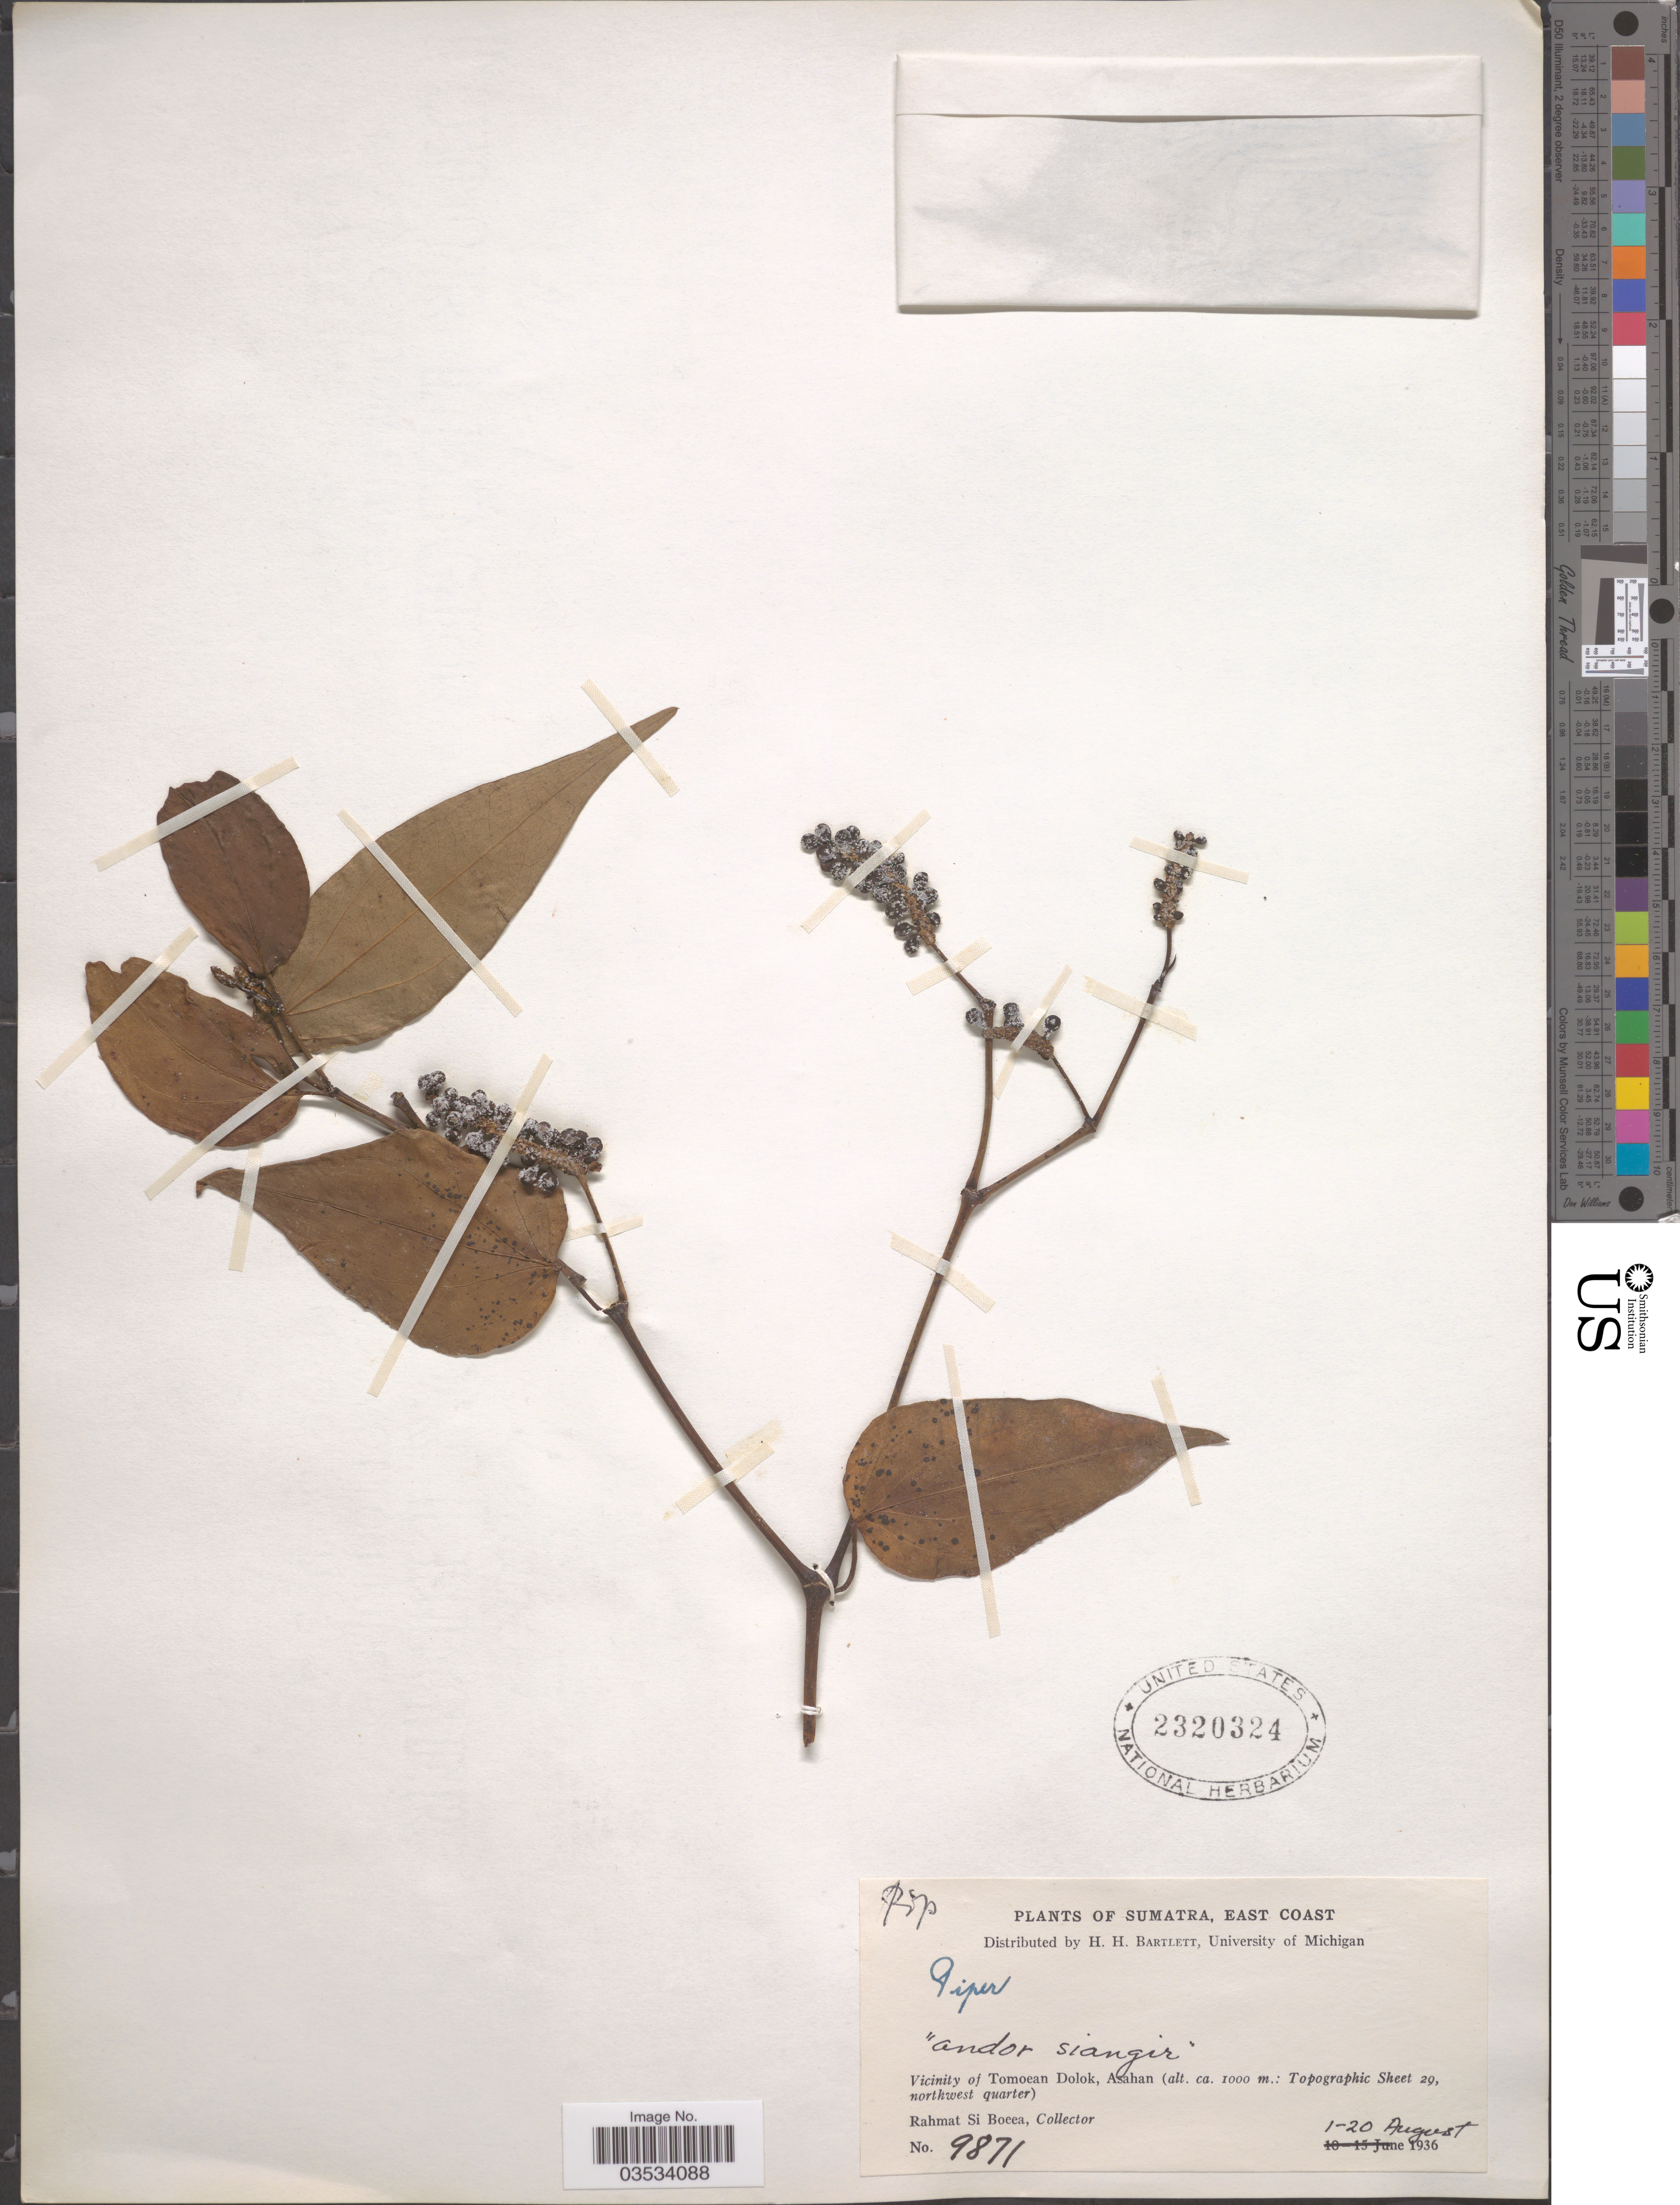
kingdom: Plantae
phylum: Tracheophyta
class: Magnoliopsida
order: Piperales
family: Piperaceae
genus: Piper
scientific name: Piper sp.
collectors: Rahmat Si Boeea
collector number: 9871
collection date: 1936-08-01/1936-08-20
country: Indonesia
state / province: Sumatra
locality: East Coast. Vicinity of Tamoean Dolok, Asahan (Topographic Sheet 29, northwest quarter).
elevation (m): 1000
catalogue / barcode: US 2320324